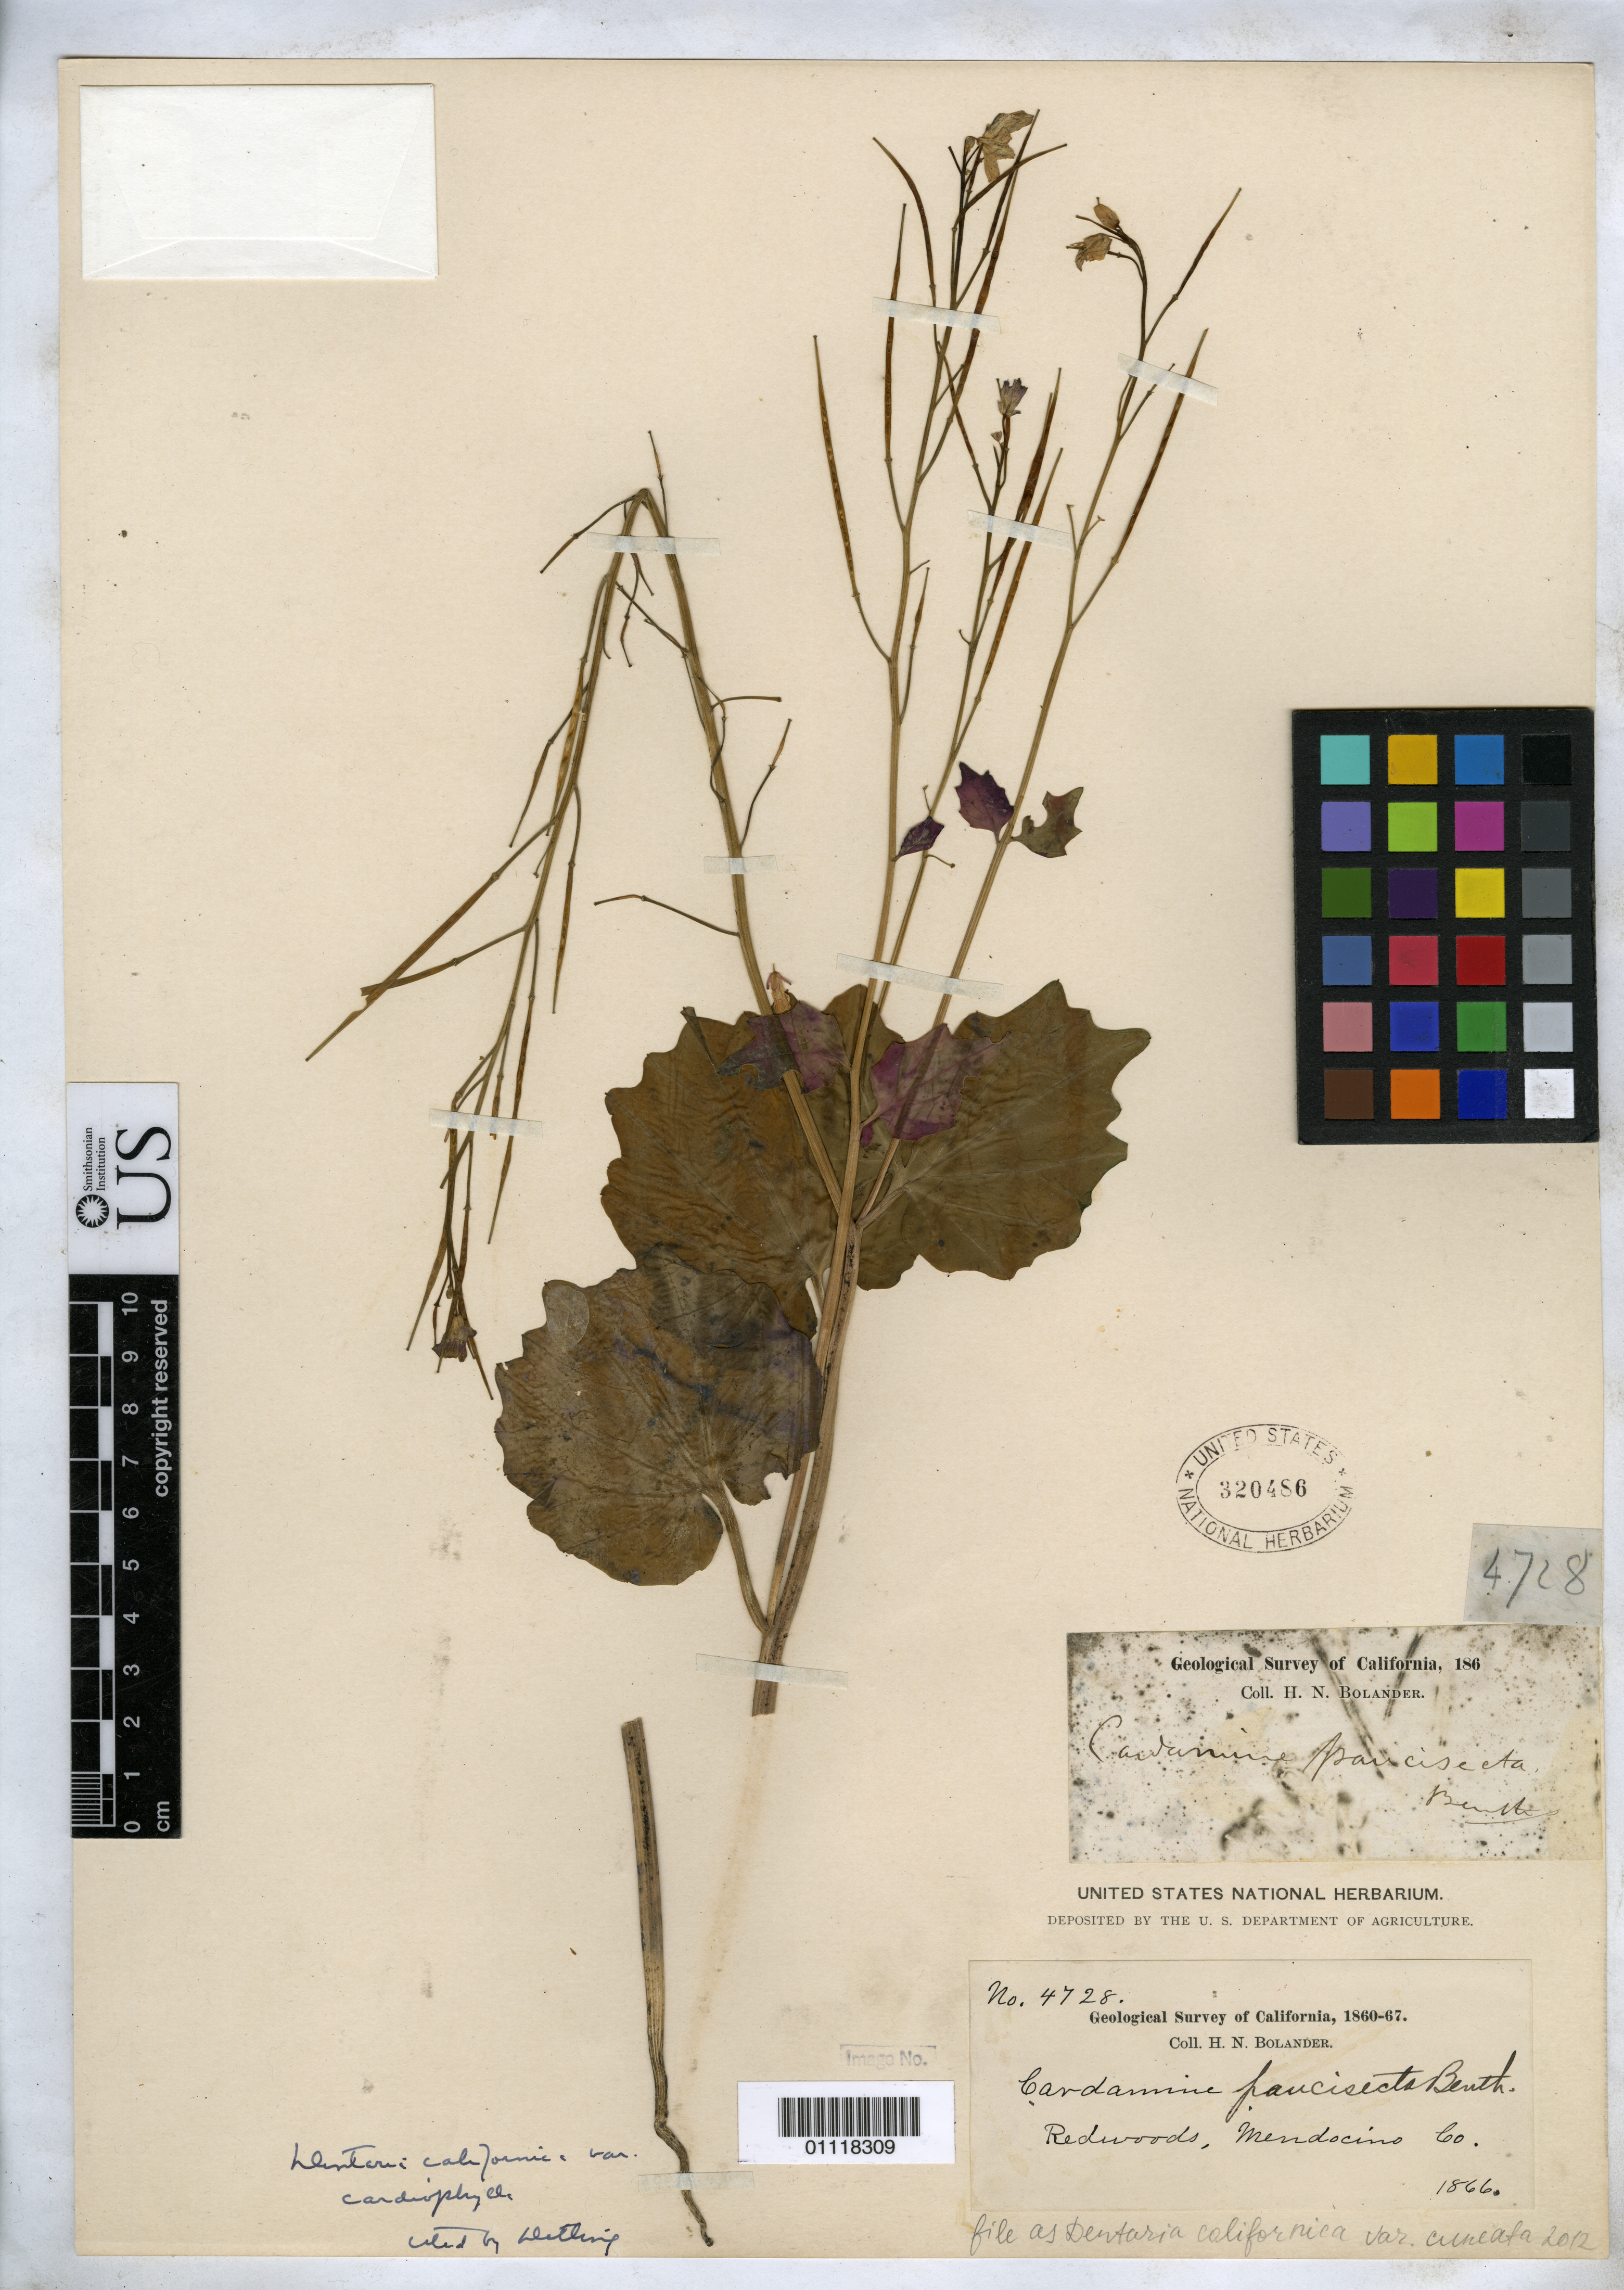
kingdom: Plantae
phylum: Tracheophyta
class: Magnoliopsida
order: Brassicales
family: Brassicaceae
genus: Dentaria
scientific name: Dentaria californica var. cuneata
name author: (Greene) Detling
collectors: H. Bolander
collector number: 4728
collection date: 1866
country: United States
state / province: California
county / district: Mendocino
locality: Redwoods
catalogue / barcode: US 320486